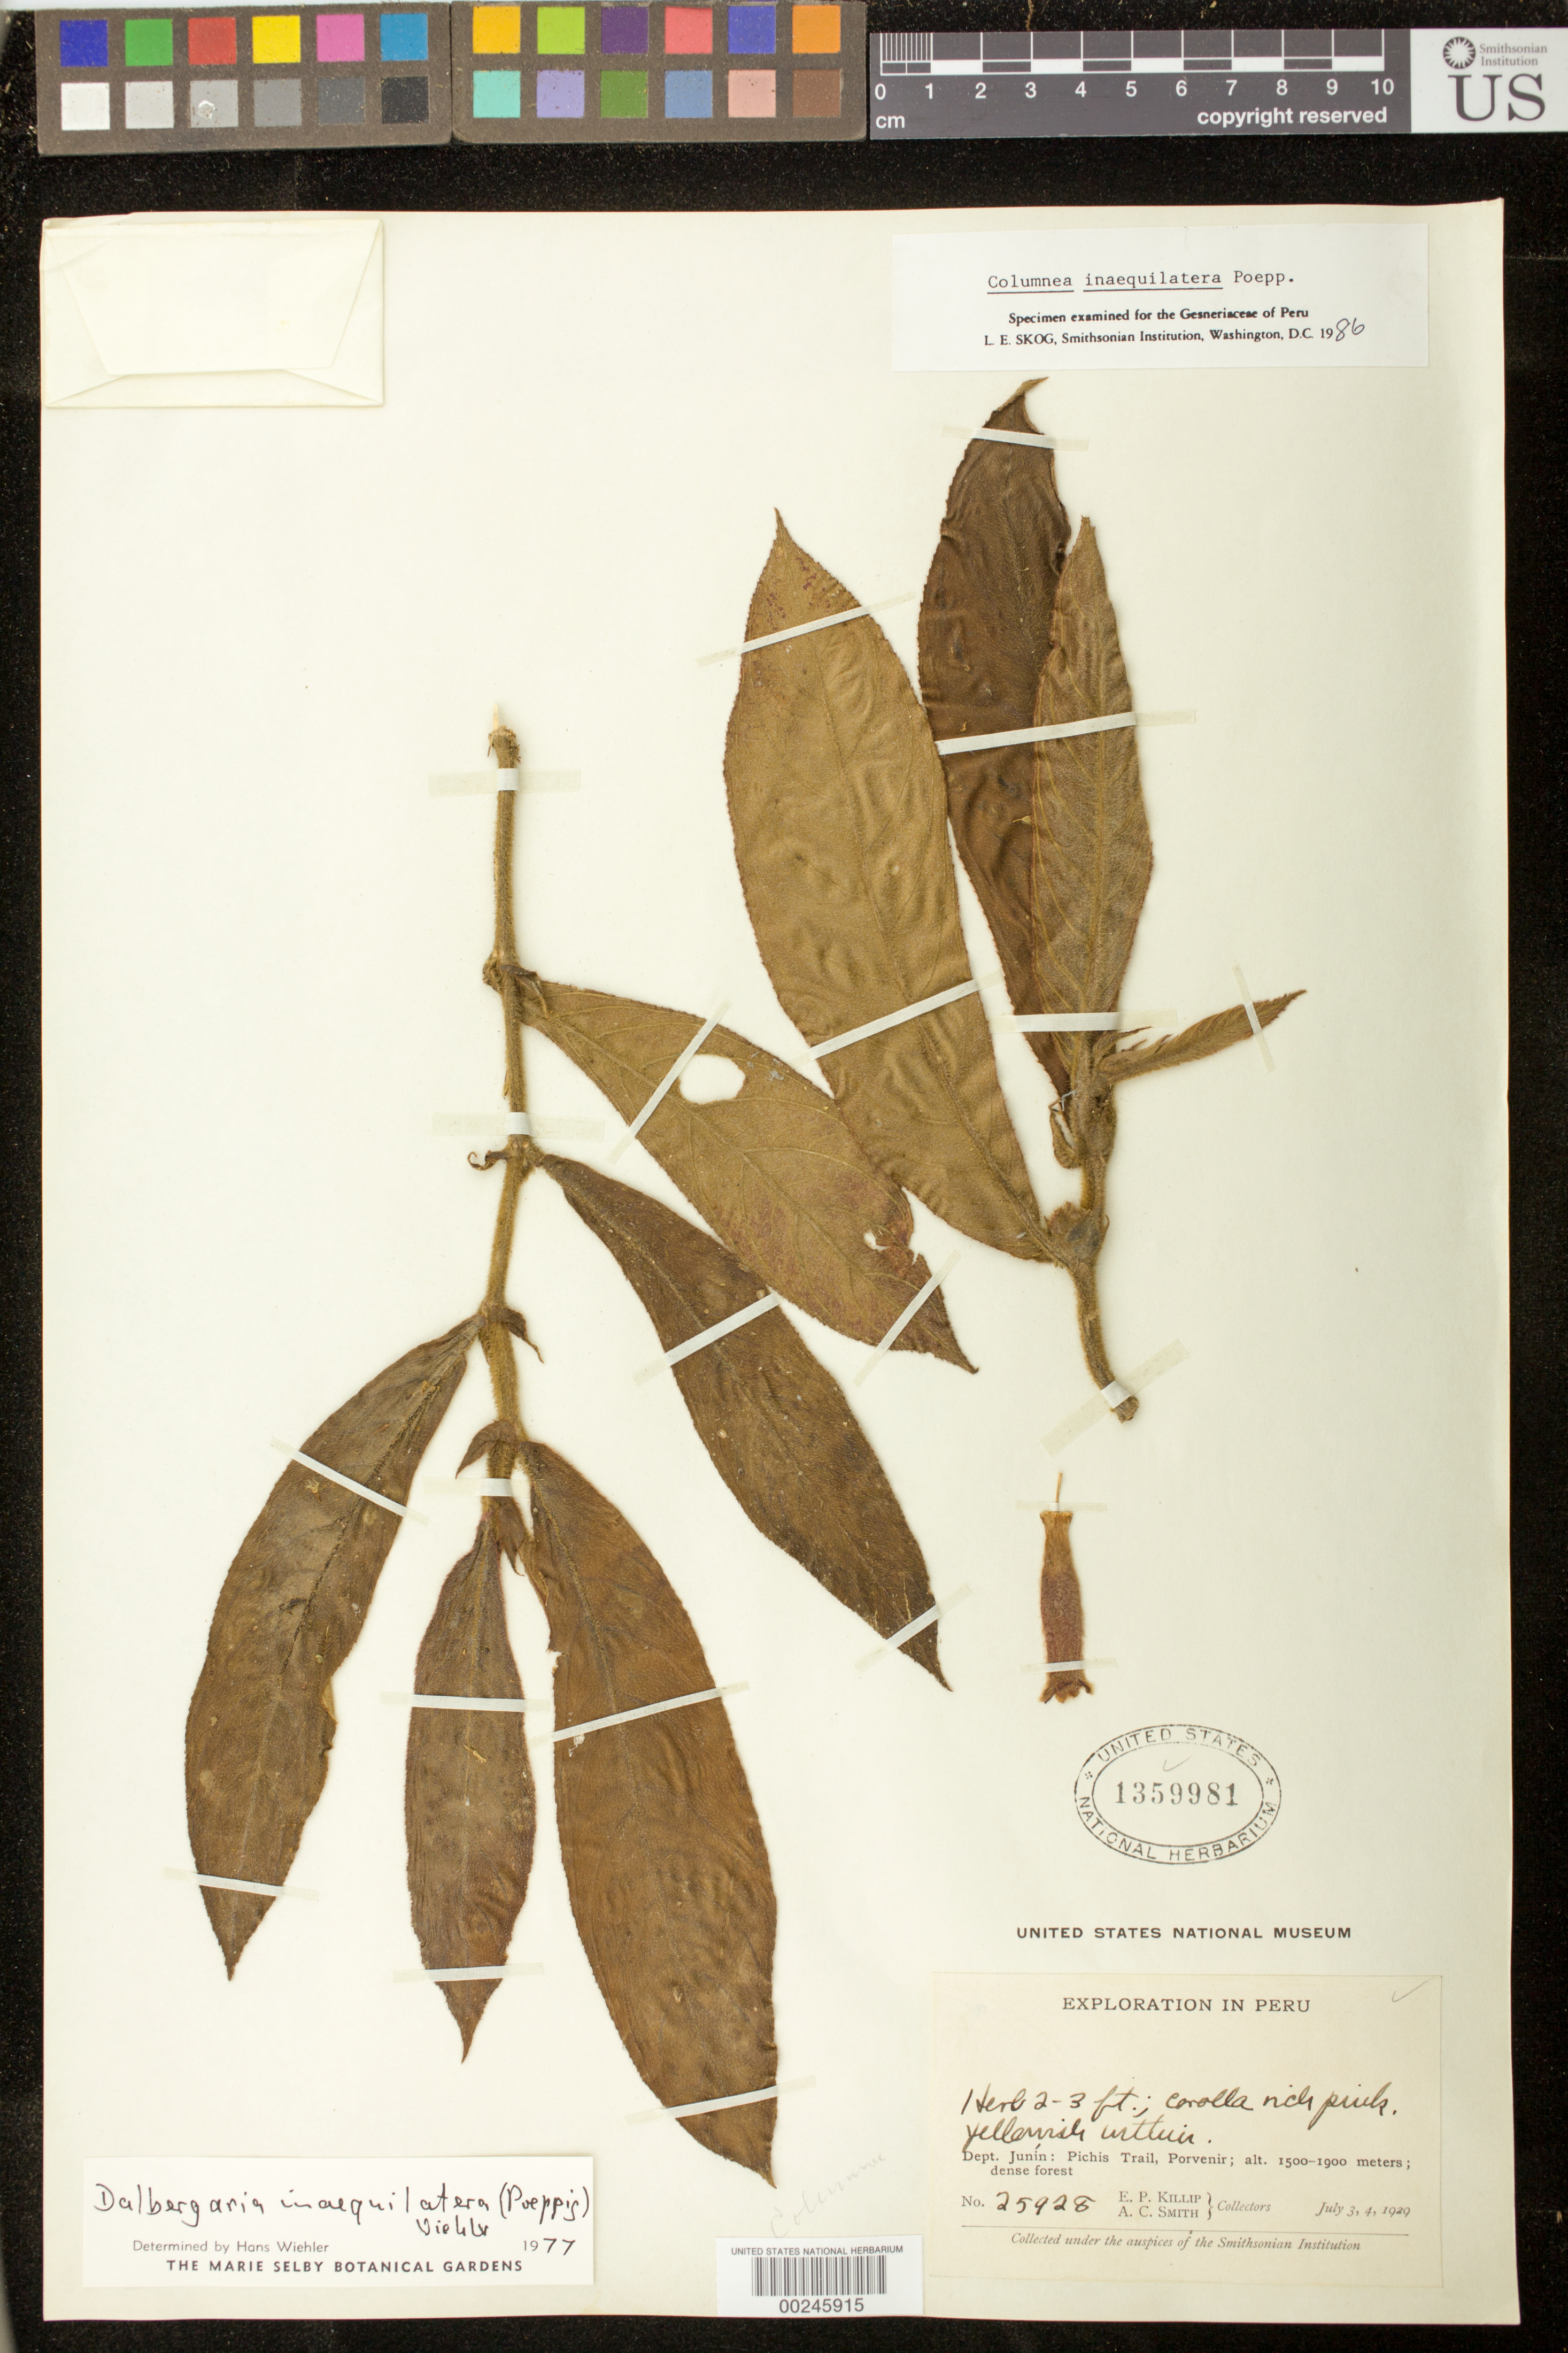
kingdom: Plantae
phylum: Tracheophyta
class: Magnoliopsida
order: Lamiales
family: Gesneriaceae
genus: Columnea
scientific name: Columnea inaequilatera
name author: Poepp.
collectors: E. P. Killip & A. C. Smith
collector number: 25928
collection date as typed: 3-4 Jul 1929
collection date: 1929-07-03/1929-07-04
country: Peru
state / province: Junín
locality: Pichis trail, Porvenir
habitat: Dense forest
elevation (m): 1500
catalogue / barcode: US 1359981